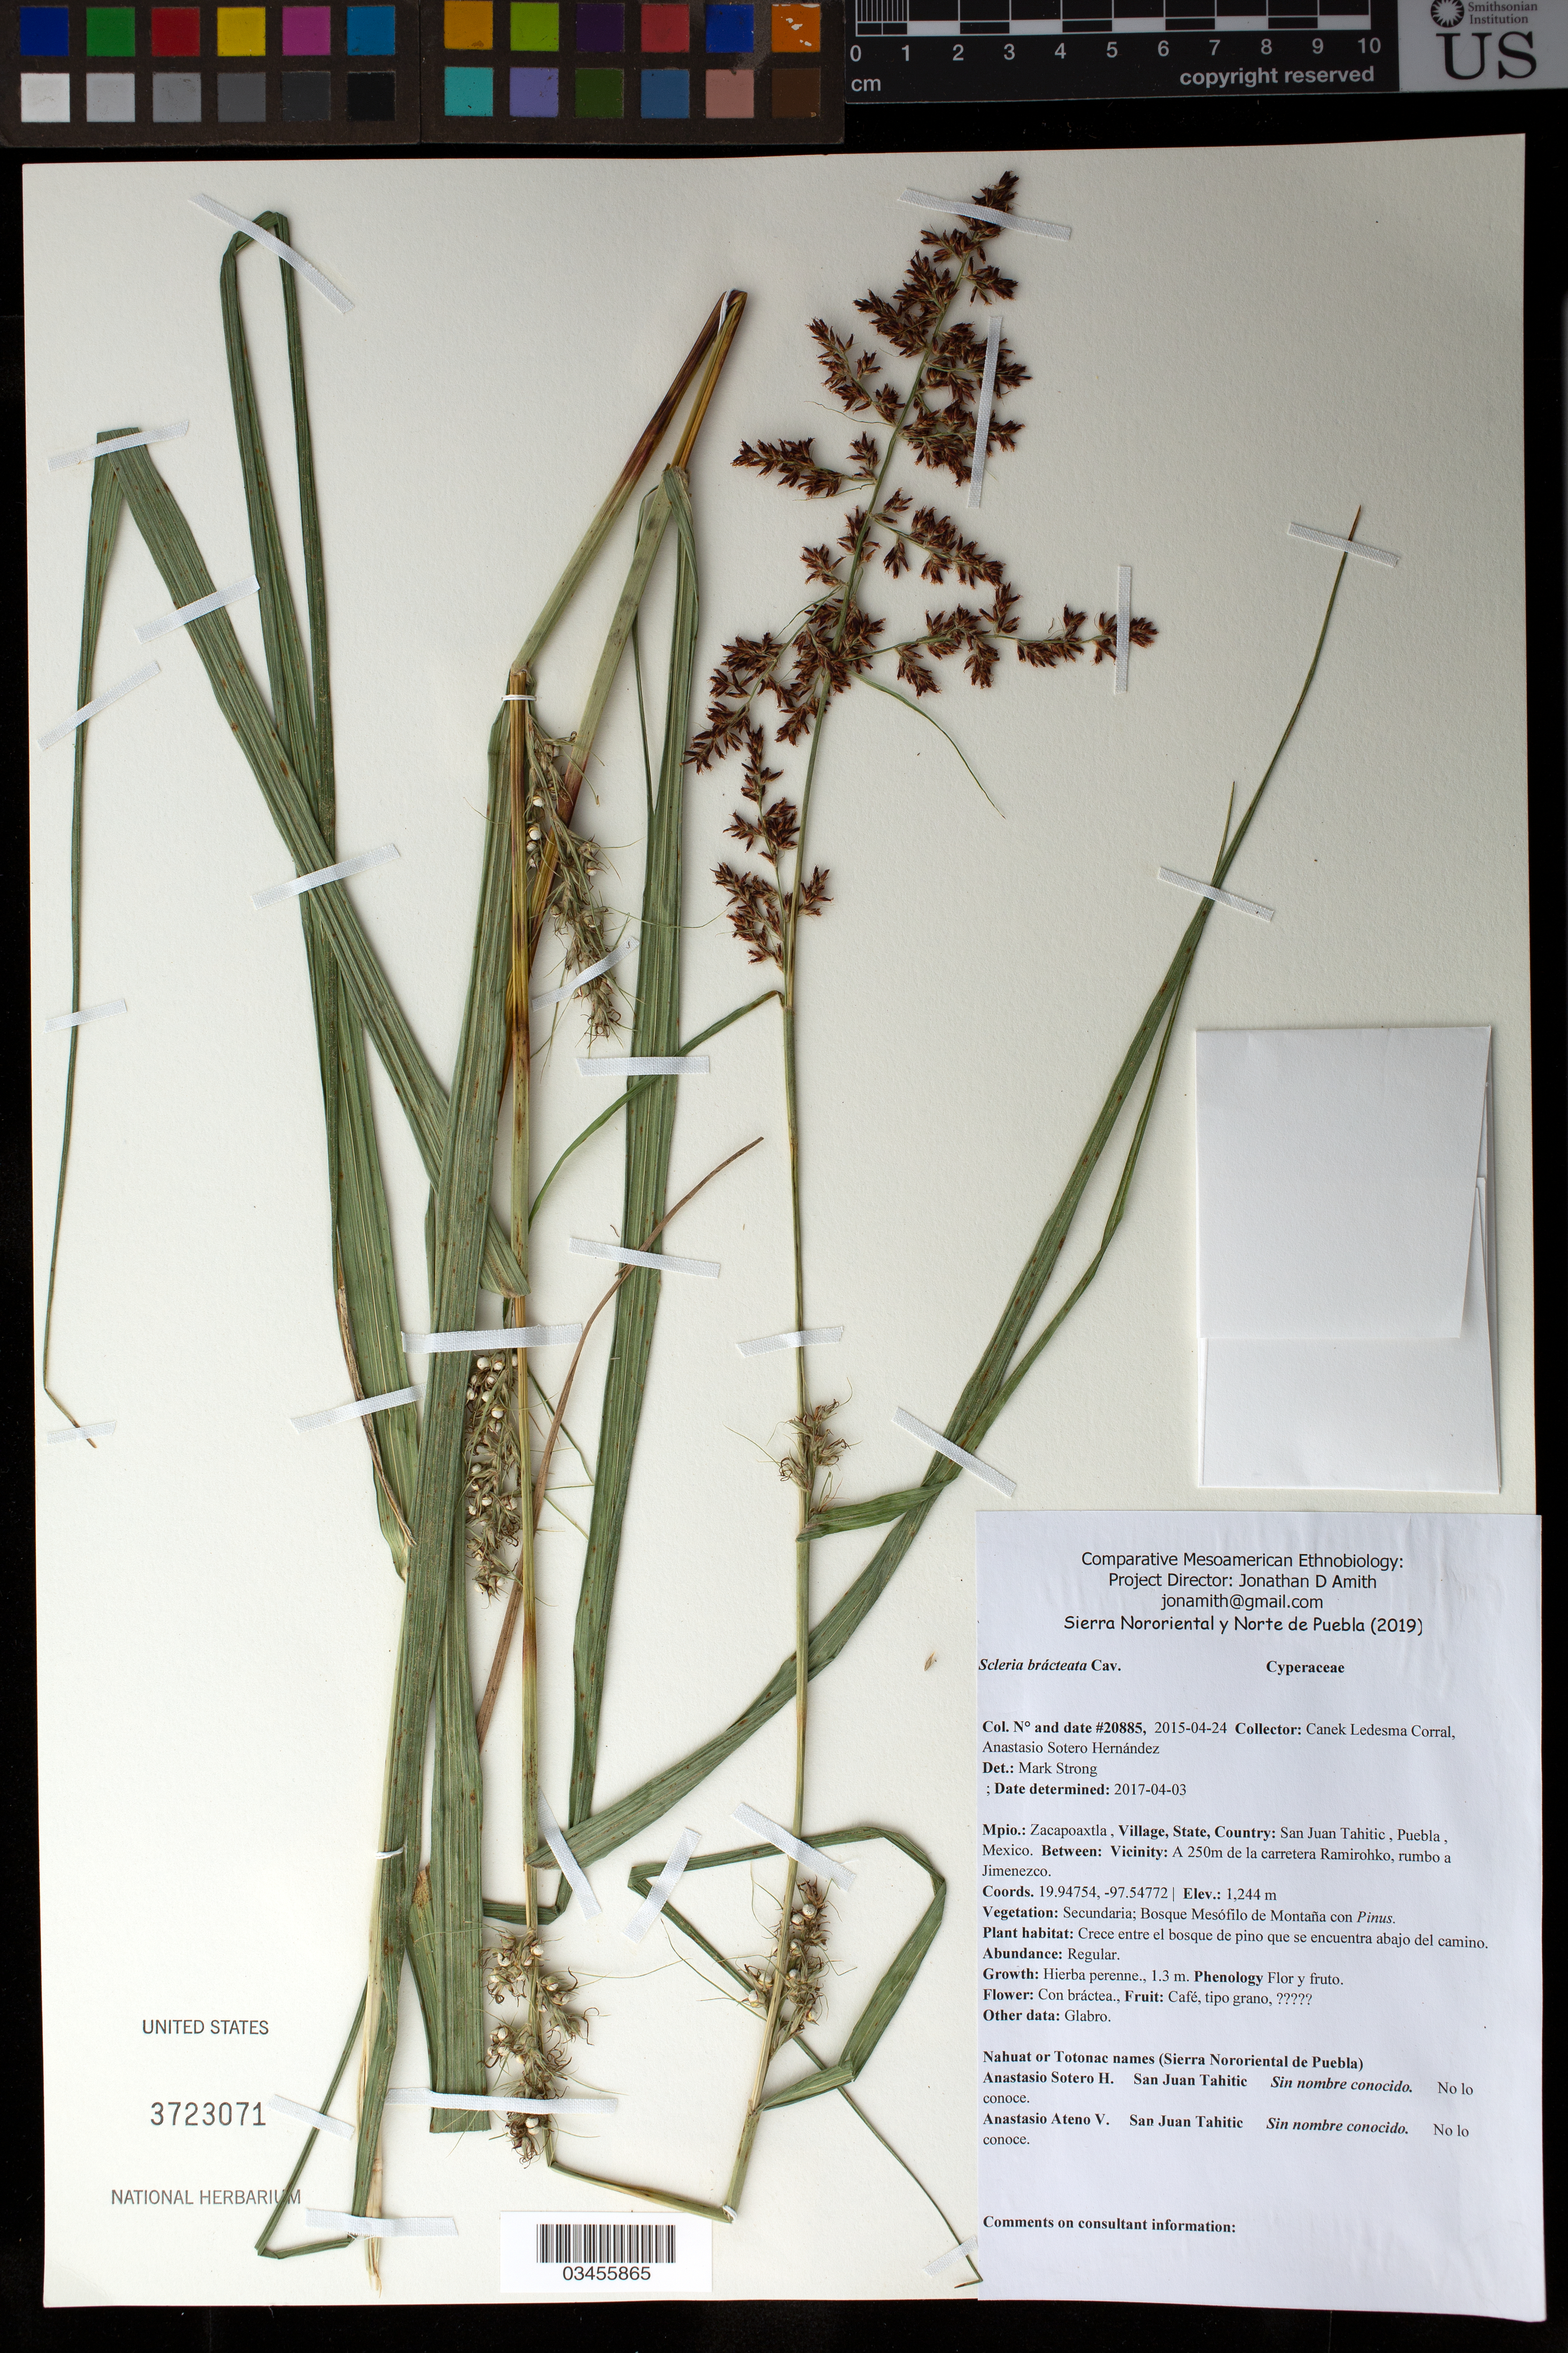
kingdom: Plantae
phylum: Tracheophyta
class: Liliopsida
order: Poales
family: Cyperaceae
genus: Scleria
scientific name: Scleria bracteata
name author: Cav.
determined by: Strong, M. T., (US), Smithsonian Institution - National Museum of Natural History (UNITED STATES)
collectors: Canek Ledesma C. & A. Sotero H.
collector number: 20885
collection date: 2015-04-24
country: México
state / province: Puebla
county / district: Zacapoaxtla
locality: PUEBLO: San Juan Tahitic; LOCALIDAD EXACTA: A 250 m de la carretera Ramirohko, rumbo a Jimenezco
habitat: Bosque mesófilo de montaña con Pinus | Crece entre el bosque de pino que se encuentra abajo del camino.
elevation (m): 1244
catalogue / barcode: US 3723071